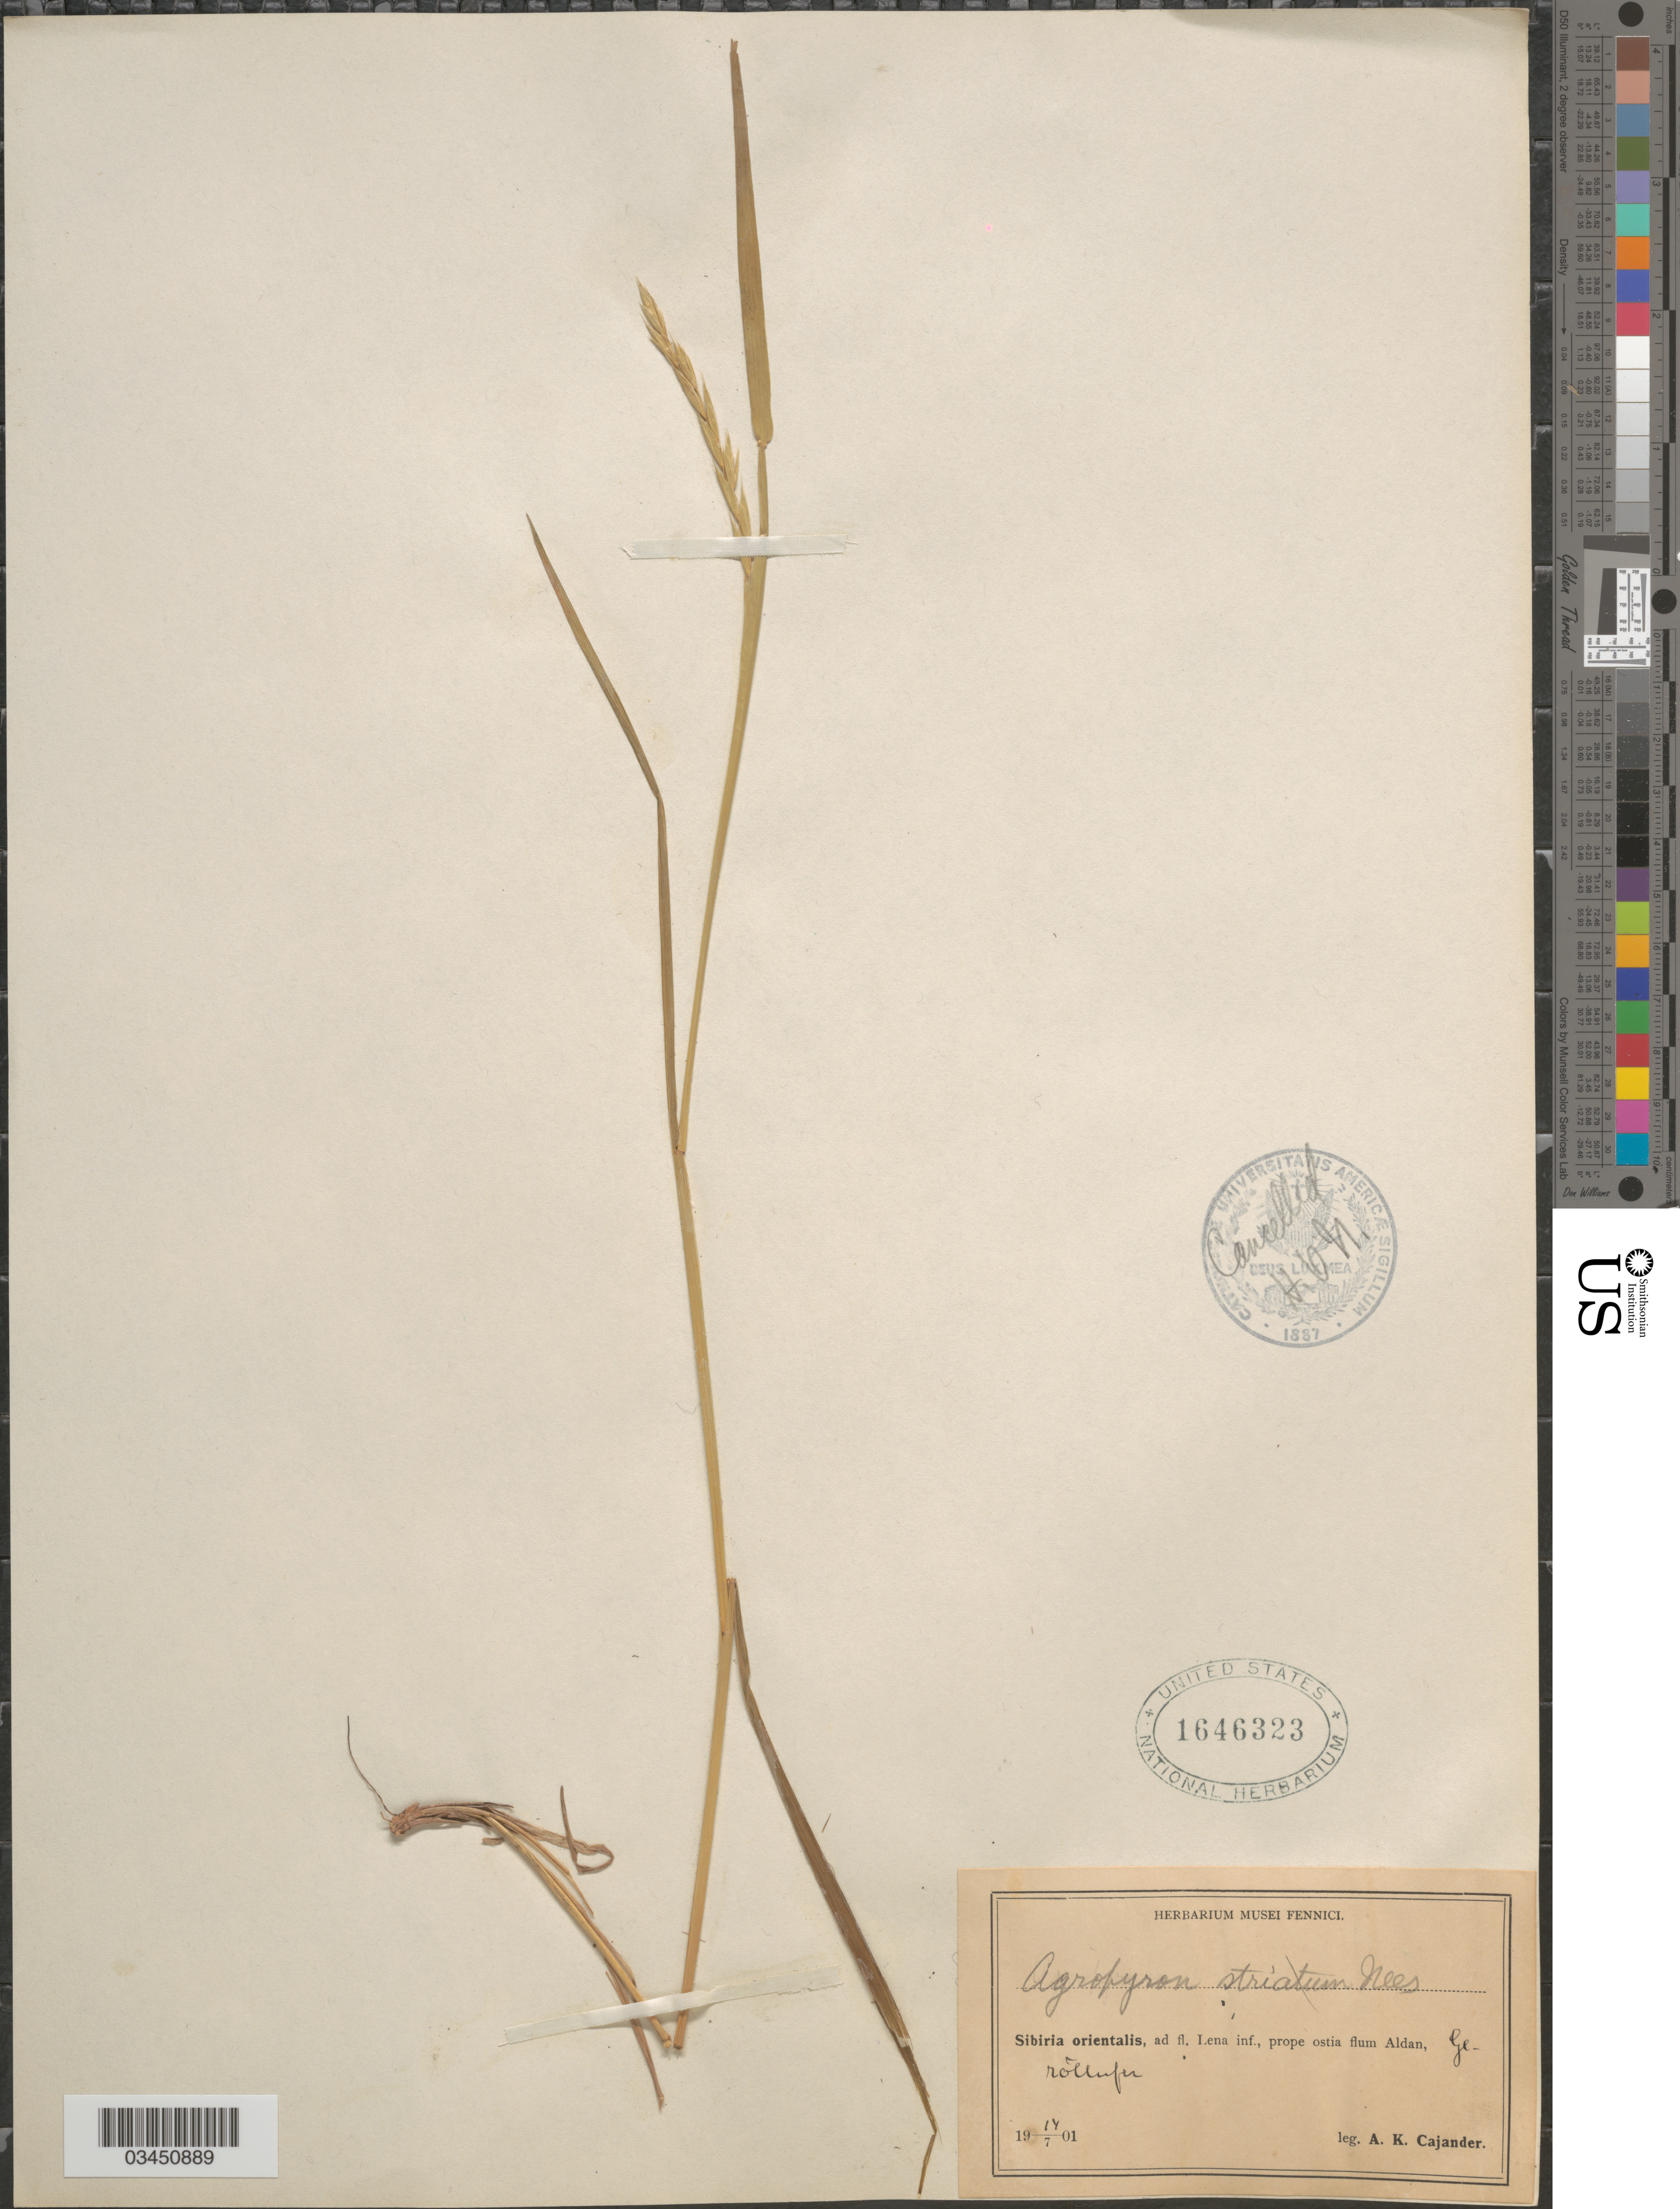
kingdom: Plantae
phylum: Tracheophyta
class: Liliopsida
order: Poales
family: Poaceae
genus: Elymus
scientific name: Elymus sp.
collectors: A. Cajander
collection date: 1901-07-14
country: Russian Federation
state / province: Sakha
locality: Sibiria orientalis, ad fl. Lena inf., prope ostia flum Aldan, Gerollufer.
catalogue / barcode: US 1646323